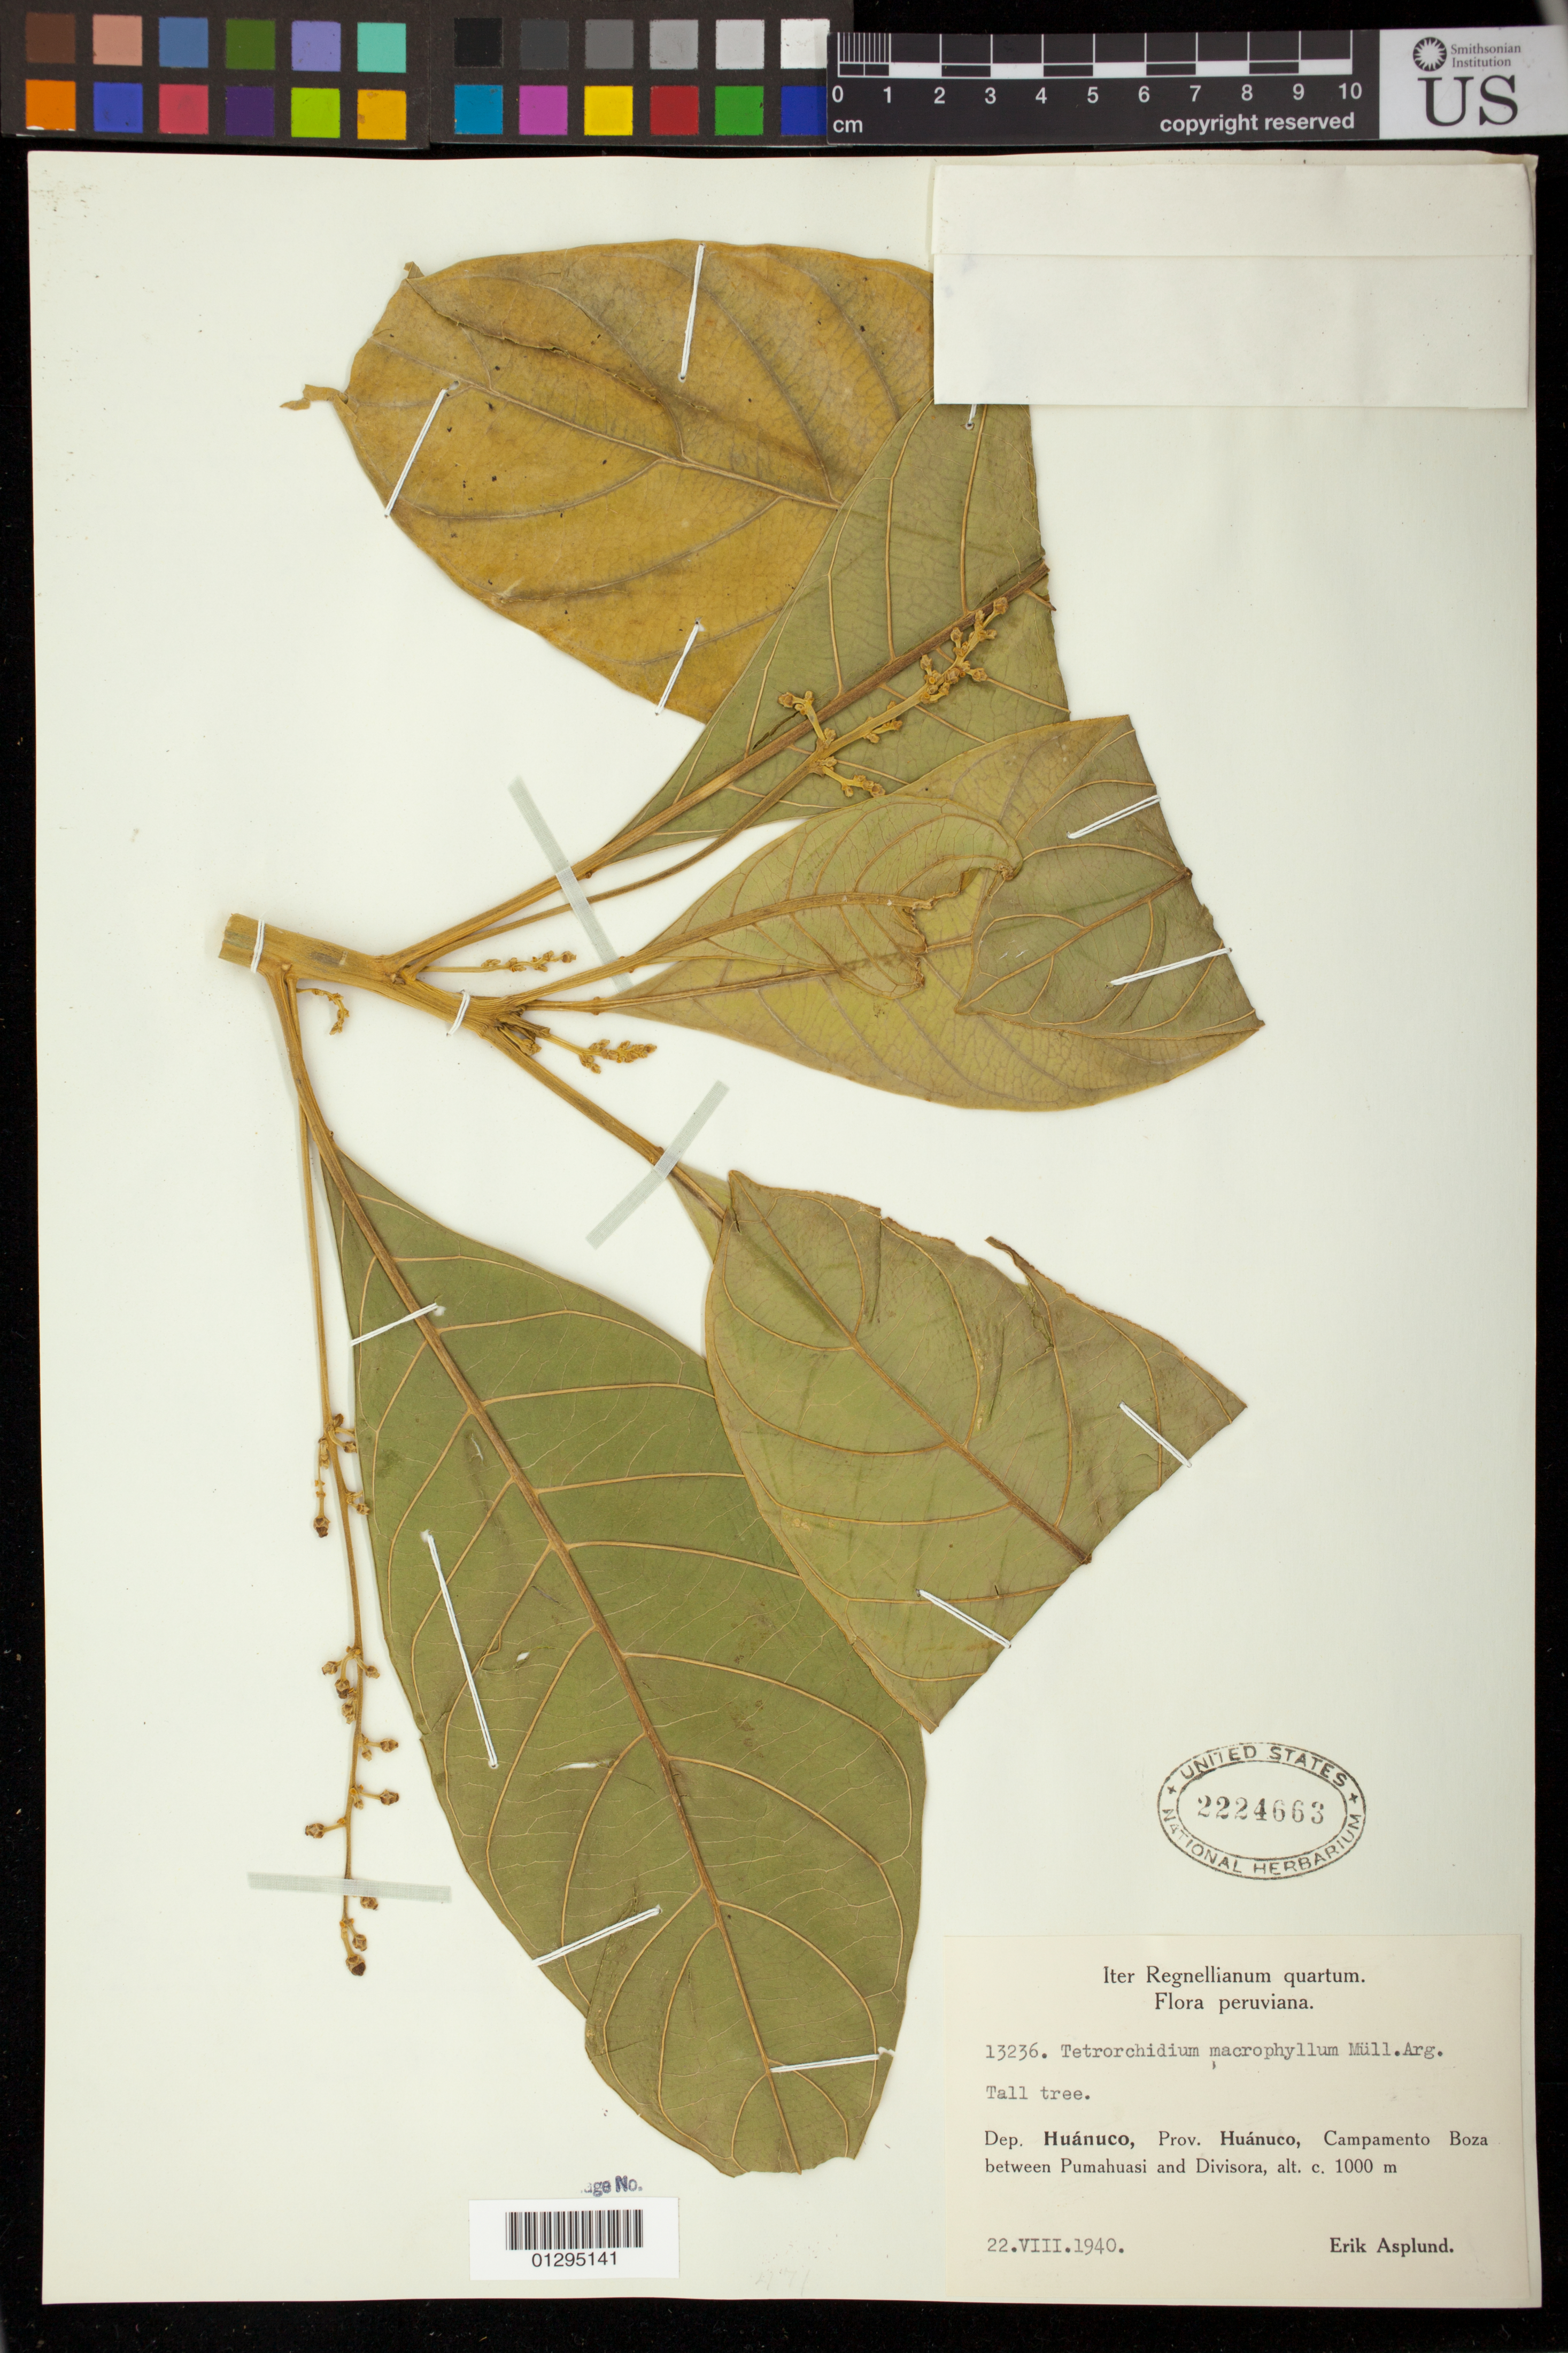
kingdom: Plantae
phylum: Tracheophyta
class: Magnoliopsida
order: Malpighiales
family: Euphorbiaceae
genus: Tetrorchidium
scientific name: Tetrorchidium macrophyllum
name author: Müll. Arg.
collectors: E. Asplund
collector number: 13236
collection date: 1940-08-22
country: Peru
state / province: Huánuco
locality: Campamento Boza between Pumahuasi and Divisora.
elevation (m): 1000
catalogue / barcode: US 2224663